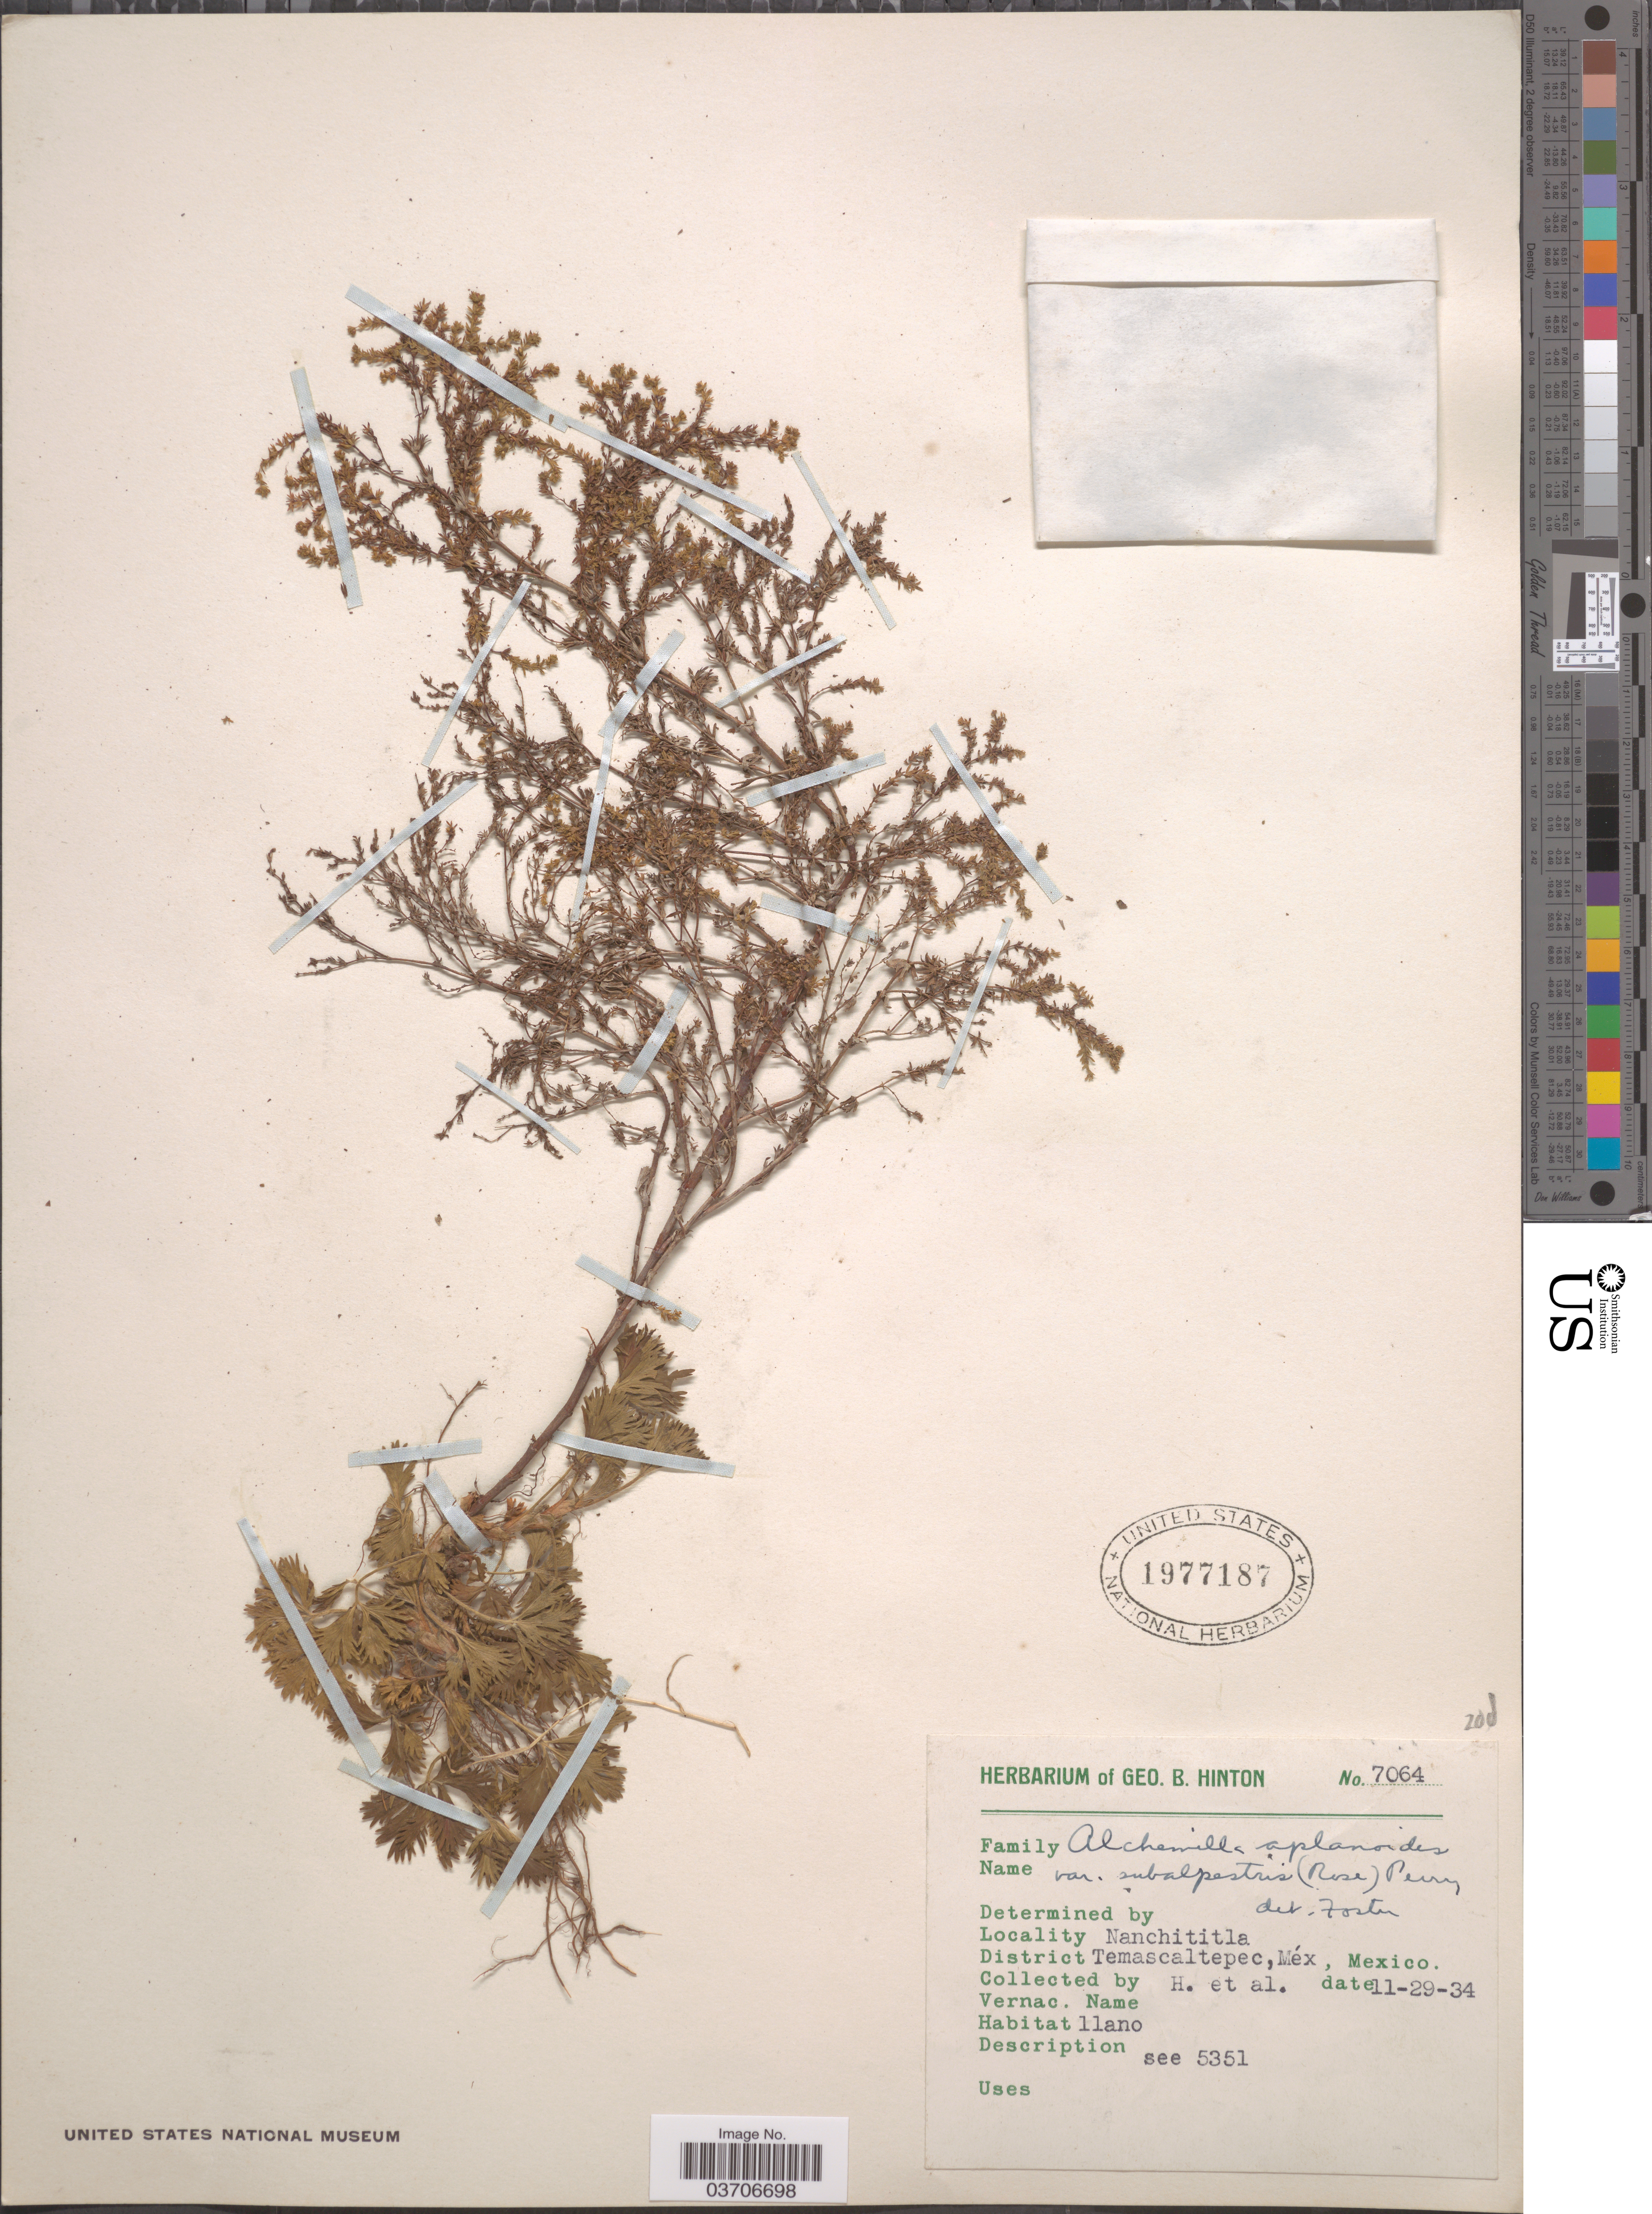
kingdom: Plantae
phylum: Tracheophyta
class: Magnoliopsida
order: Rosales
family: Rosaceae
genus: Lachemilla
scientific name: Lachemilla aphanoides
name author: (Mutis ex L. f.) Rothm.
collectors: G. B. Hinton & et al.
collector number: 7064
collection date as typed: Transcribed d/m/y: 29/11/34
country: Mexico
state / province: México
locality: Nanchititla. District Temascaltepec.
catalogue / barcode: US 1977187